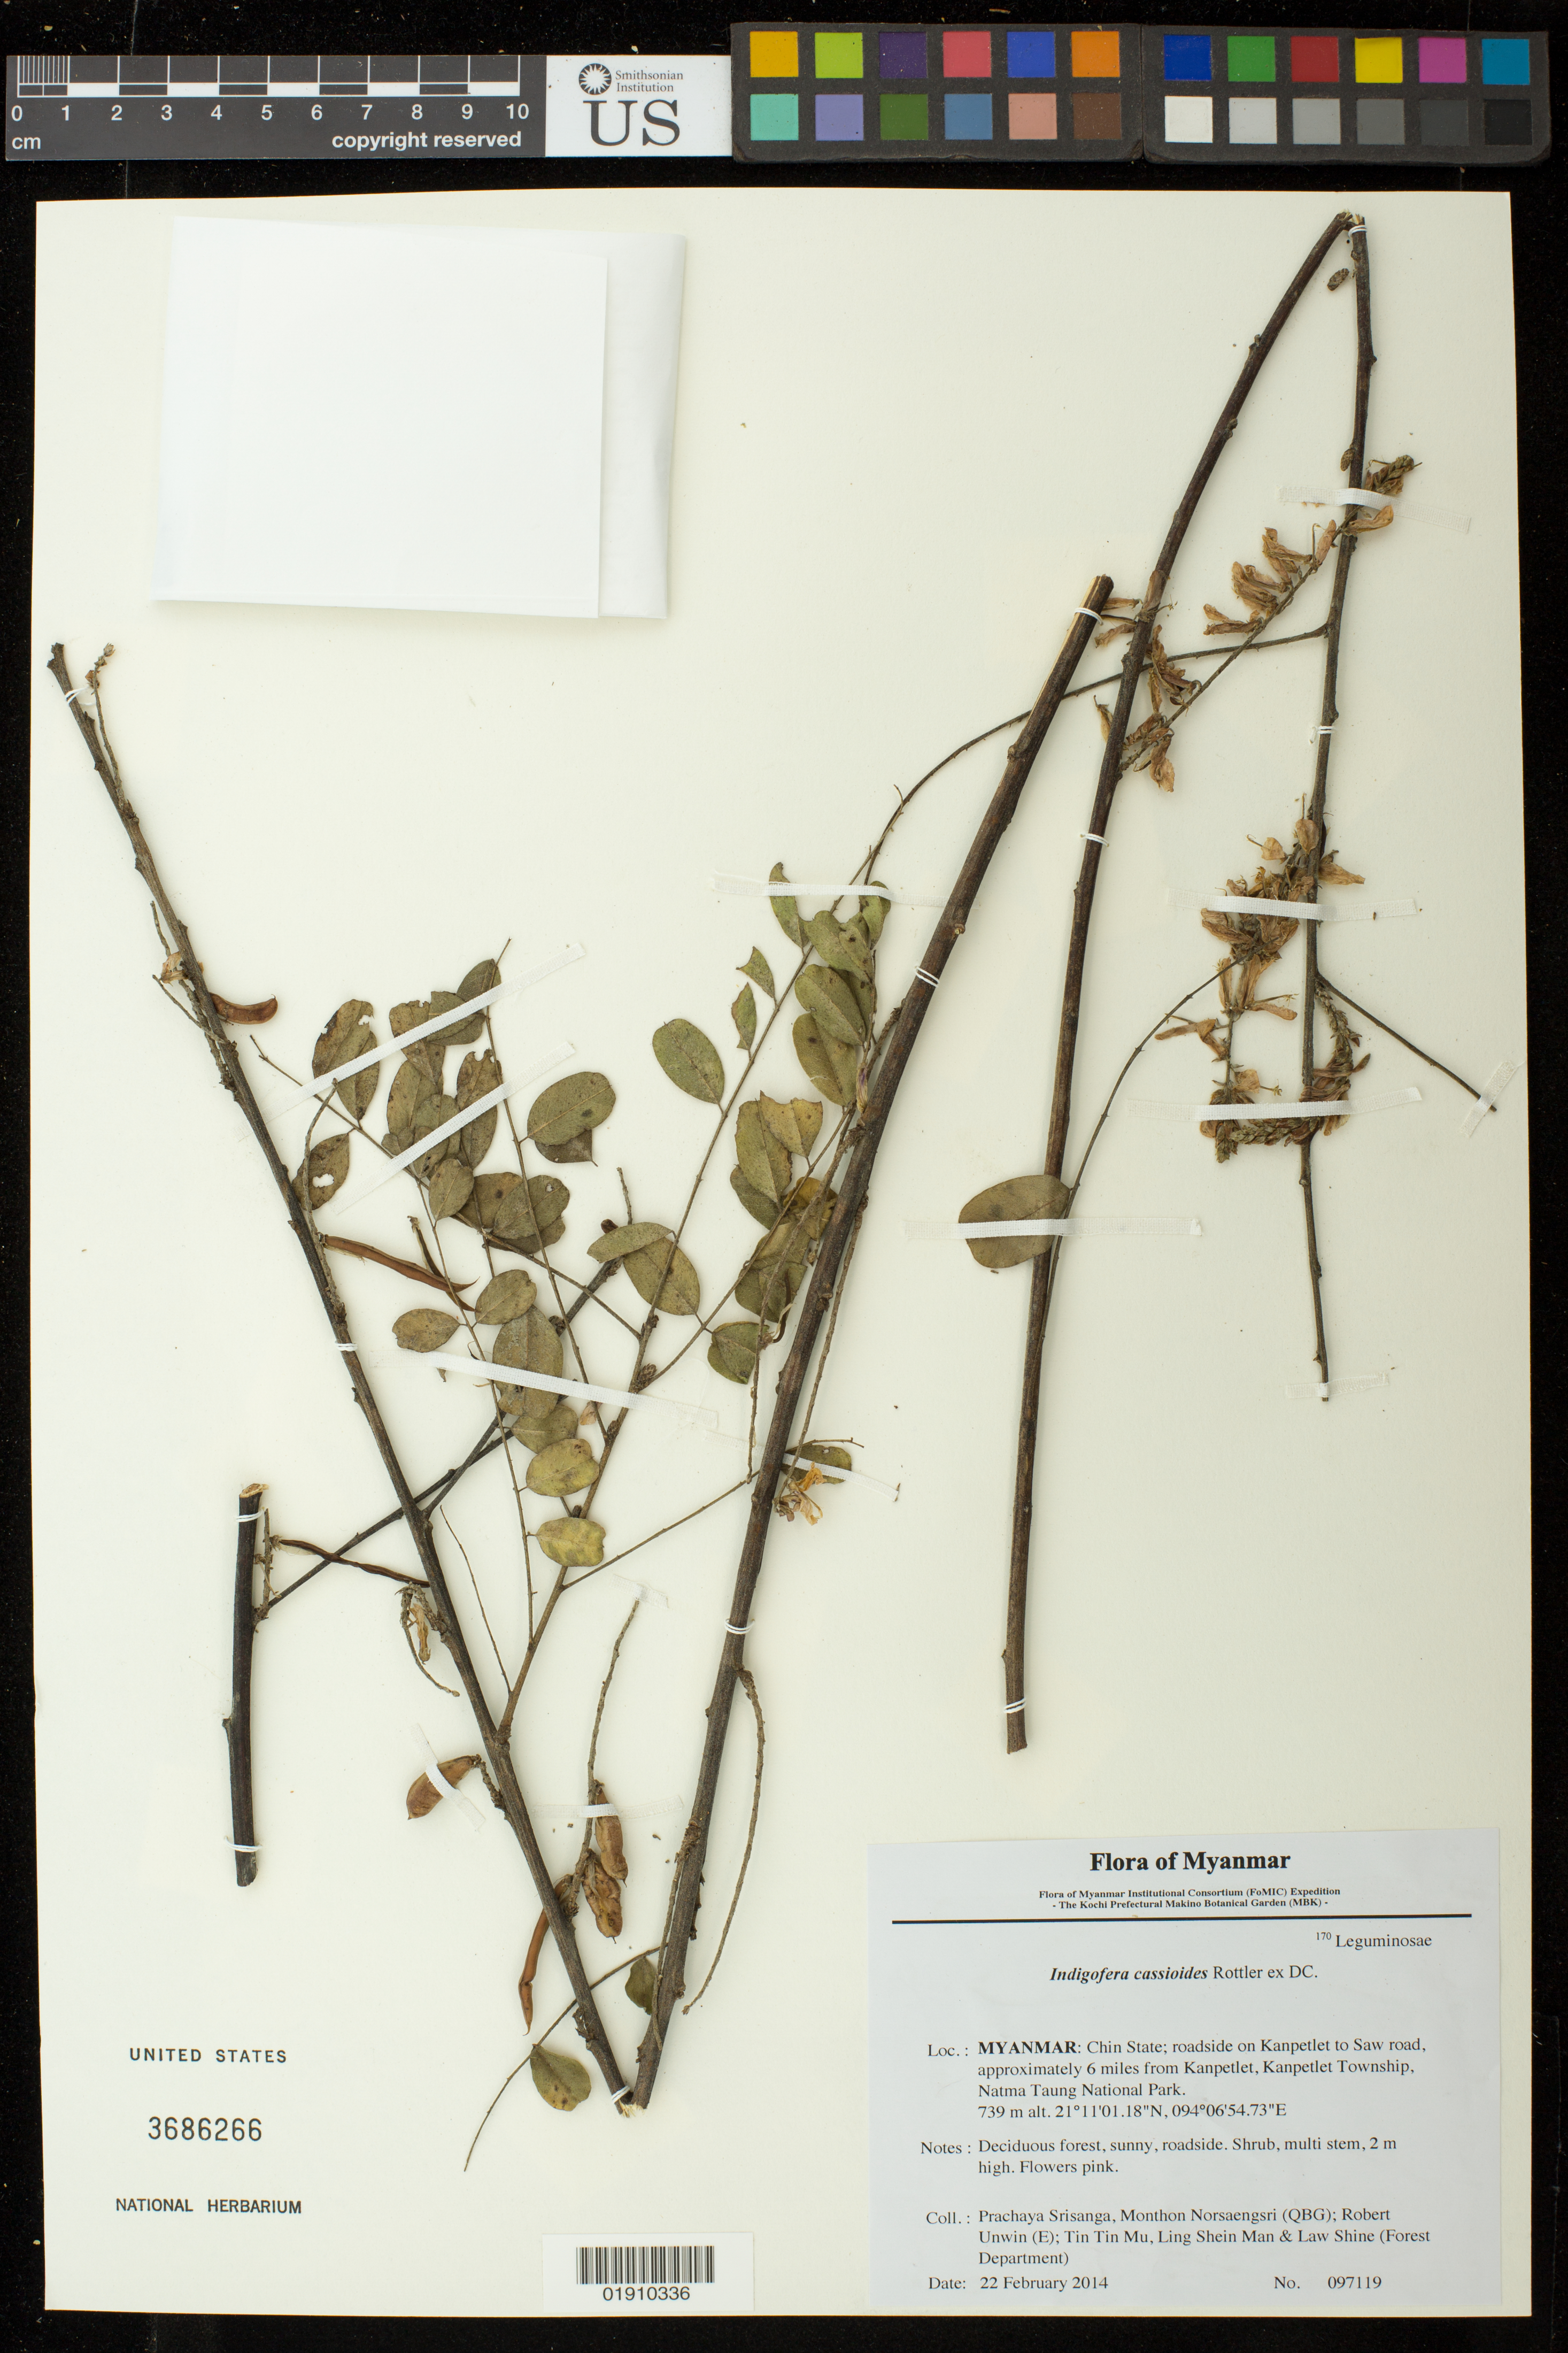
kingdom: Plantae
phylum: Tracheophyta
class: Magnoliopsida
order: Fabales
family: Fabaceae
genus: Indigofera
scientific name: Indigofera cassioides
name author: Röttler ex DC.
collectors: P. Srisanga, M. Norsaengsri, R. Unwin, Tin Tin Mu, Ling Shein Man & L. Shine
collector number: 097119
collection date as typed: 22 February 2014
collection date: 2014-02-22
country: Myanmar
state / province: Chin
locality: Myanmar: Chin State; roadside on Kanpetlet to Saw road, approximately 6 miles from Kanpetlet, Kanpetlet Township, Natma Taung National Park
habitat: Deciduous forest, sunny, roadside,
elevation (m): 739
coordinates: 21 11 1.18 N, 94 06 54.73 E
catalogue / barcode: US 3686266